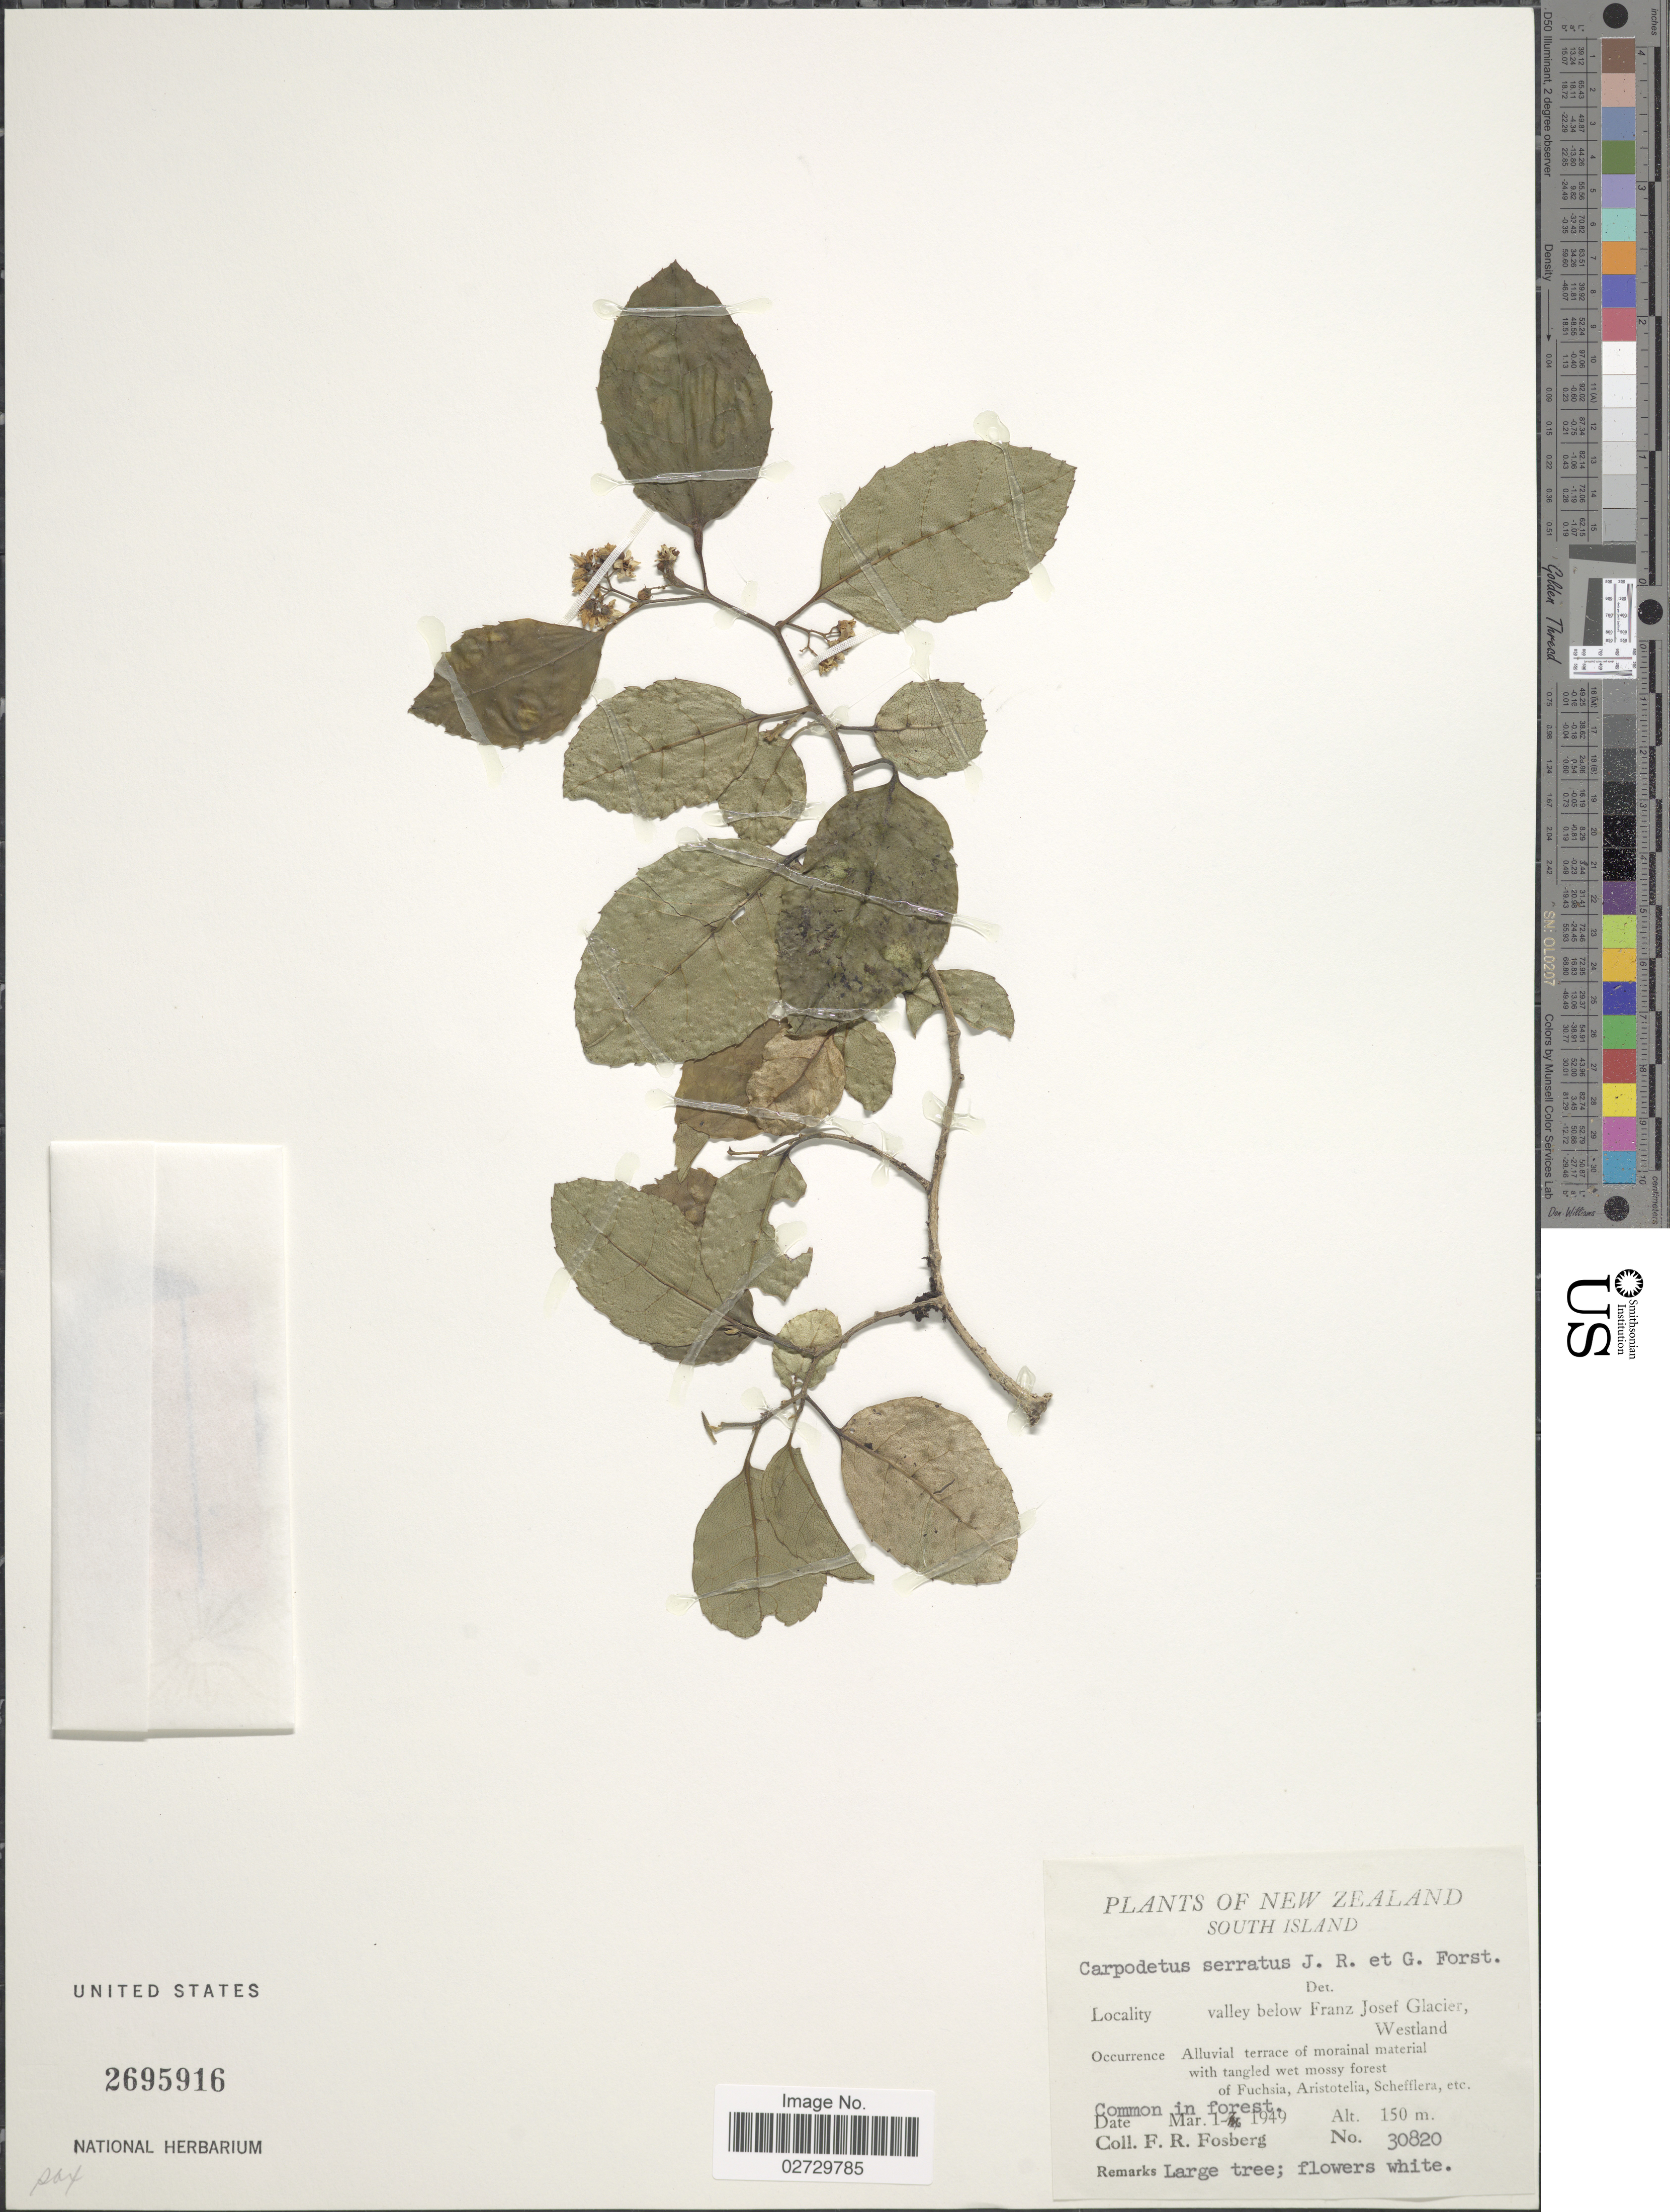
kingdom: Plantae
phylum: Tracheophyta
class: Magnoliopsida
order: Asterales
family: Rousseaceae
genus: Carpodetus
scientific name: Carpodetus serratus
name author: J.R. Forst. & G. Forst.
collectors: F. R. Fosberg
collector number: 30820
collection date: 1949-03-01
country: New Zealand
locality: South Island, valley below Franz Josef Glacier, Westland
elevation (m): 150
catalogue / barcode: US 2695916